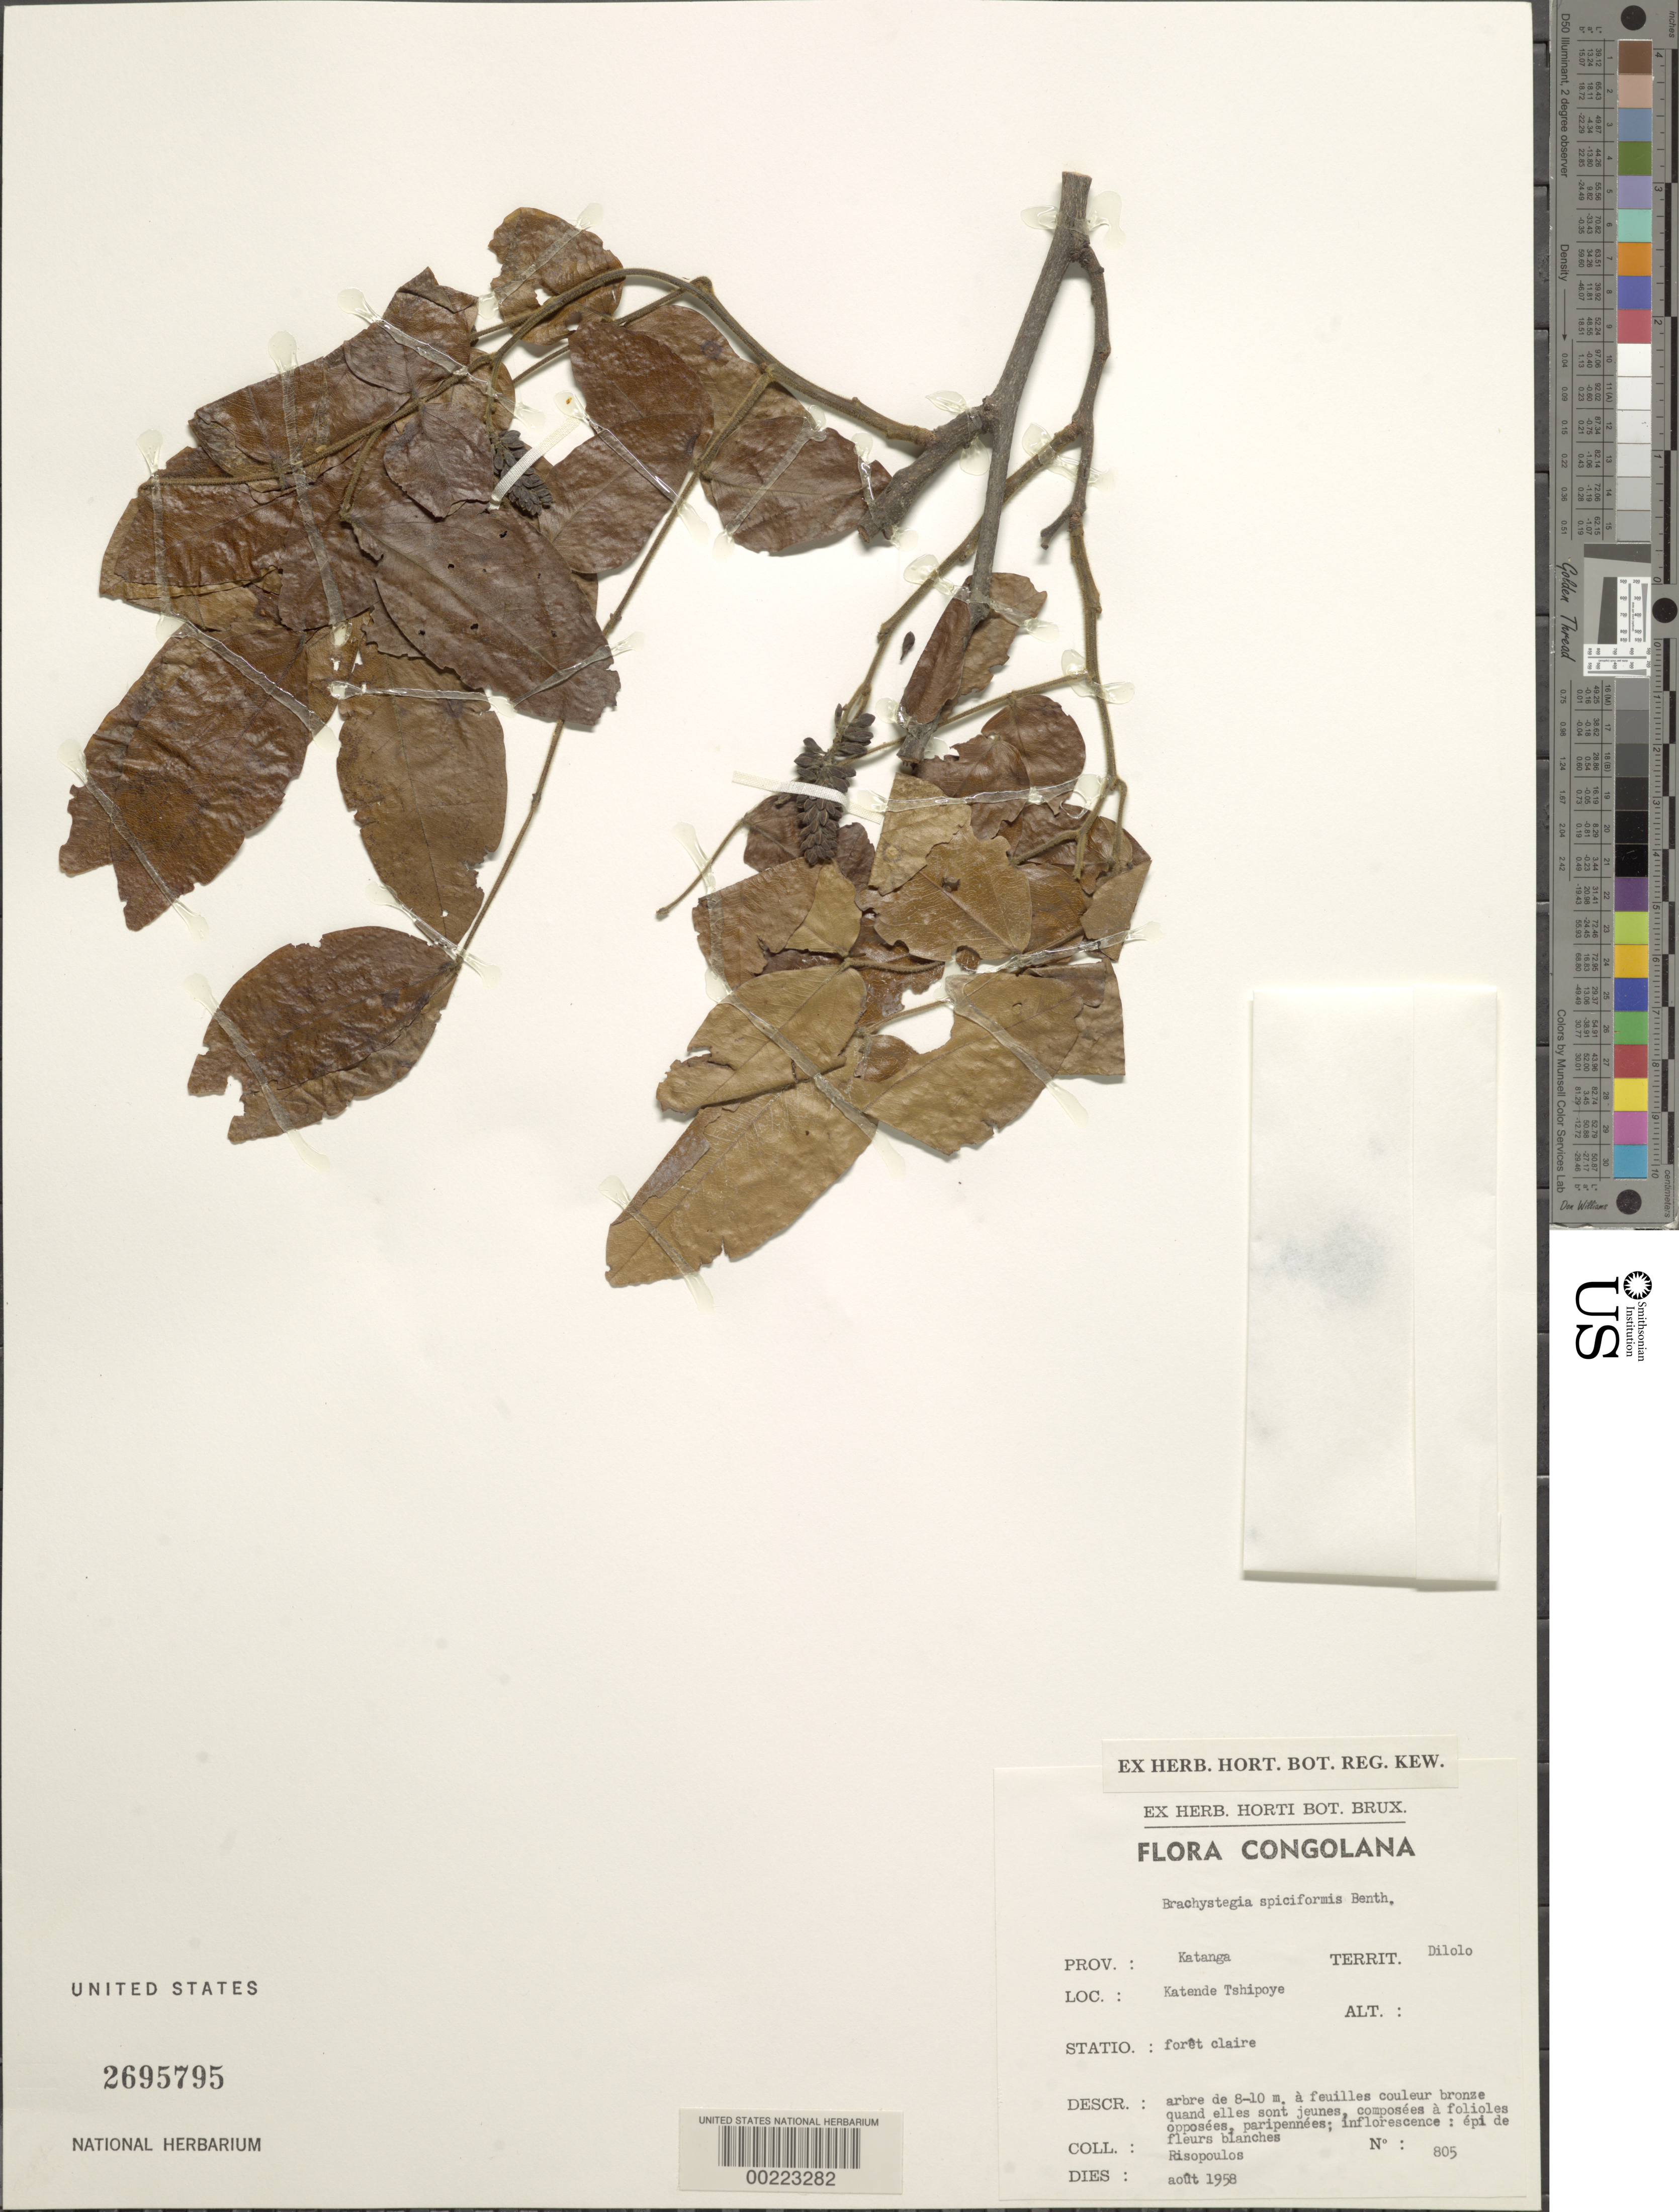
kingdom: Plantae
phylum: Tracheophyta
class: Magnoliopsida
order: Fabales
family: Fabaceae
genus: Brachystegia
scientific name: Brachystegia spiciformis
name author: Benth.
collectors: S. Risopoulos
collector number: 805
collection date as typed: Aug 1958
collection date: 1958-08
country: Congo, Democratic Republic of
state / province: Lualaba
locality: Katende tshipoye; dilolo territ; katanga prov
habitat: Clear forest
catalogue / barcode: US 2695795